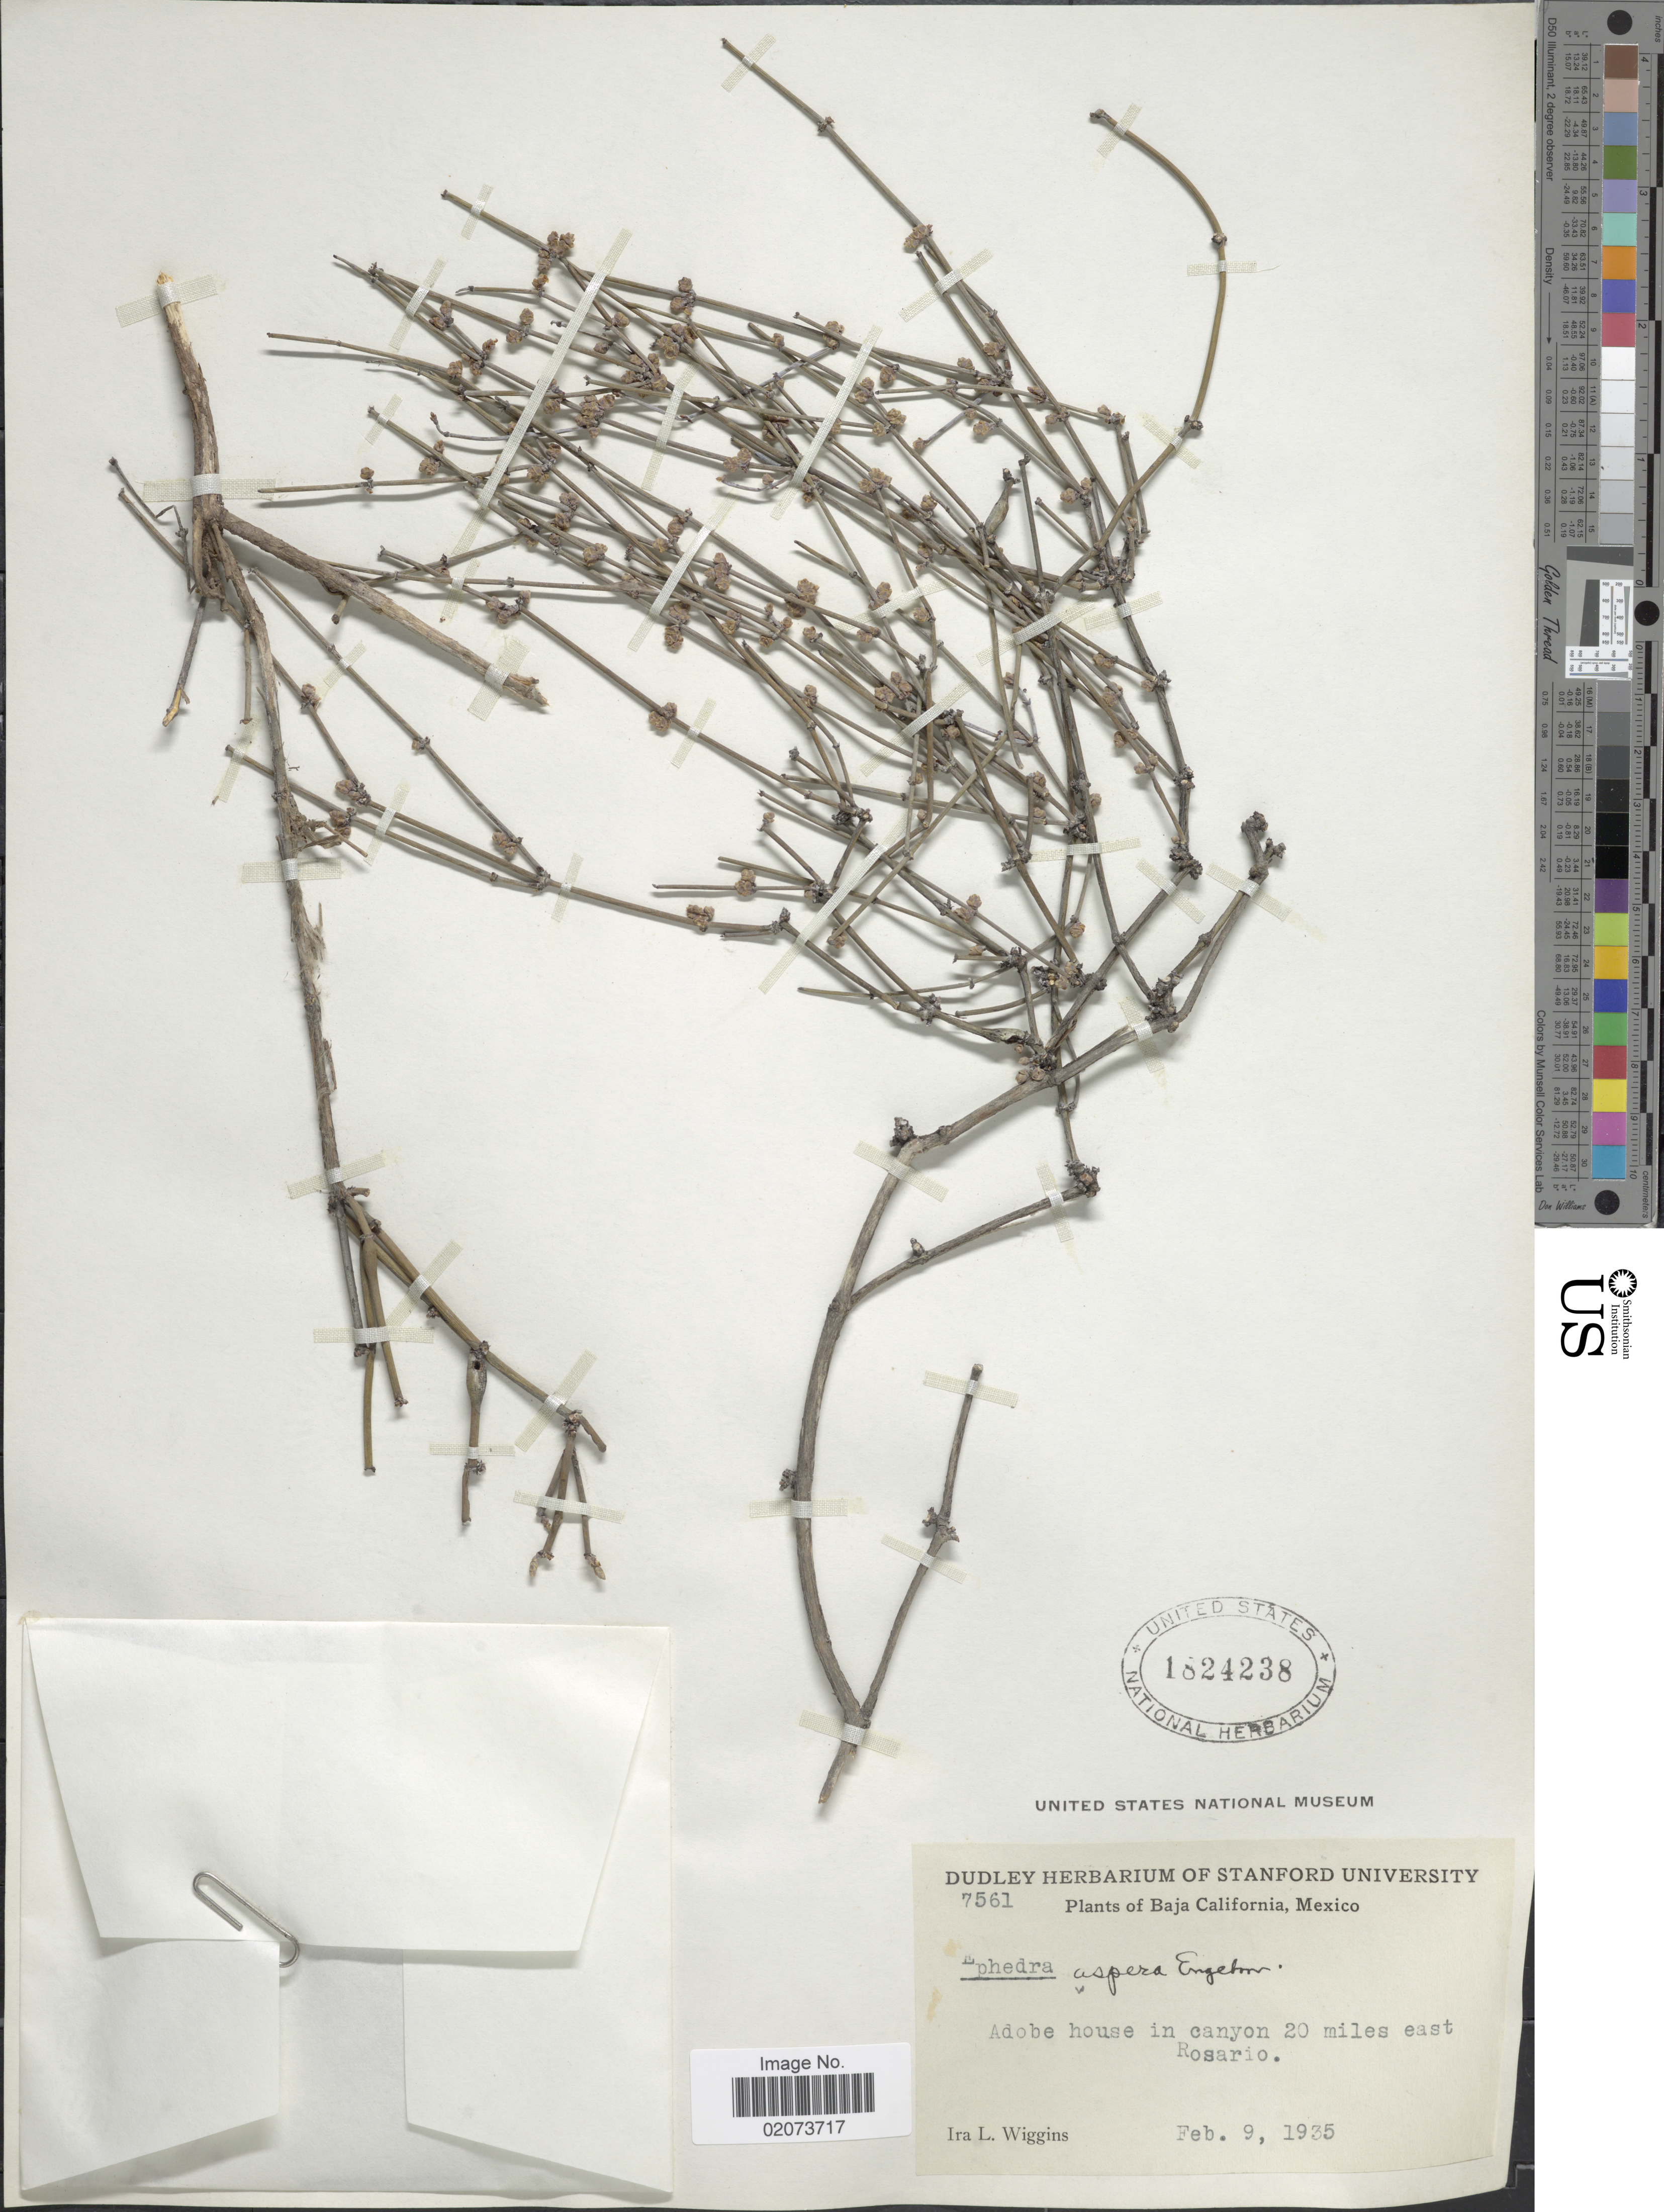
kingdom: Plantae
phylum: Tracheophyta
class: Gnetopsida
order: Ephedrales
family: Ephedraceae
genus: Ephedra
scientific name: Ephedra aspera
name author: Engelm. ex S. Watson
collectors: I. L. Wiggins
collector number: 7561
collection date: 1935-02-09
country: Mexico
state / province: Baja California Norte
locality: Baja California, Mexico, Adobe house in canyon 20 miles east Rosario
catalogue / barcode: US 1824238